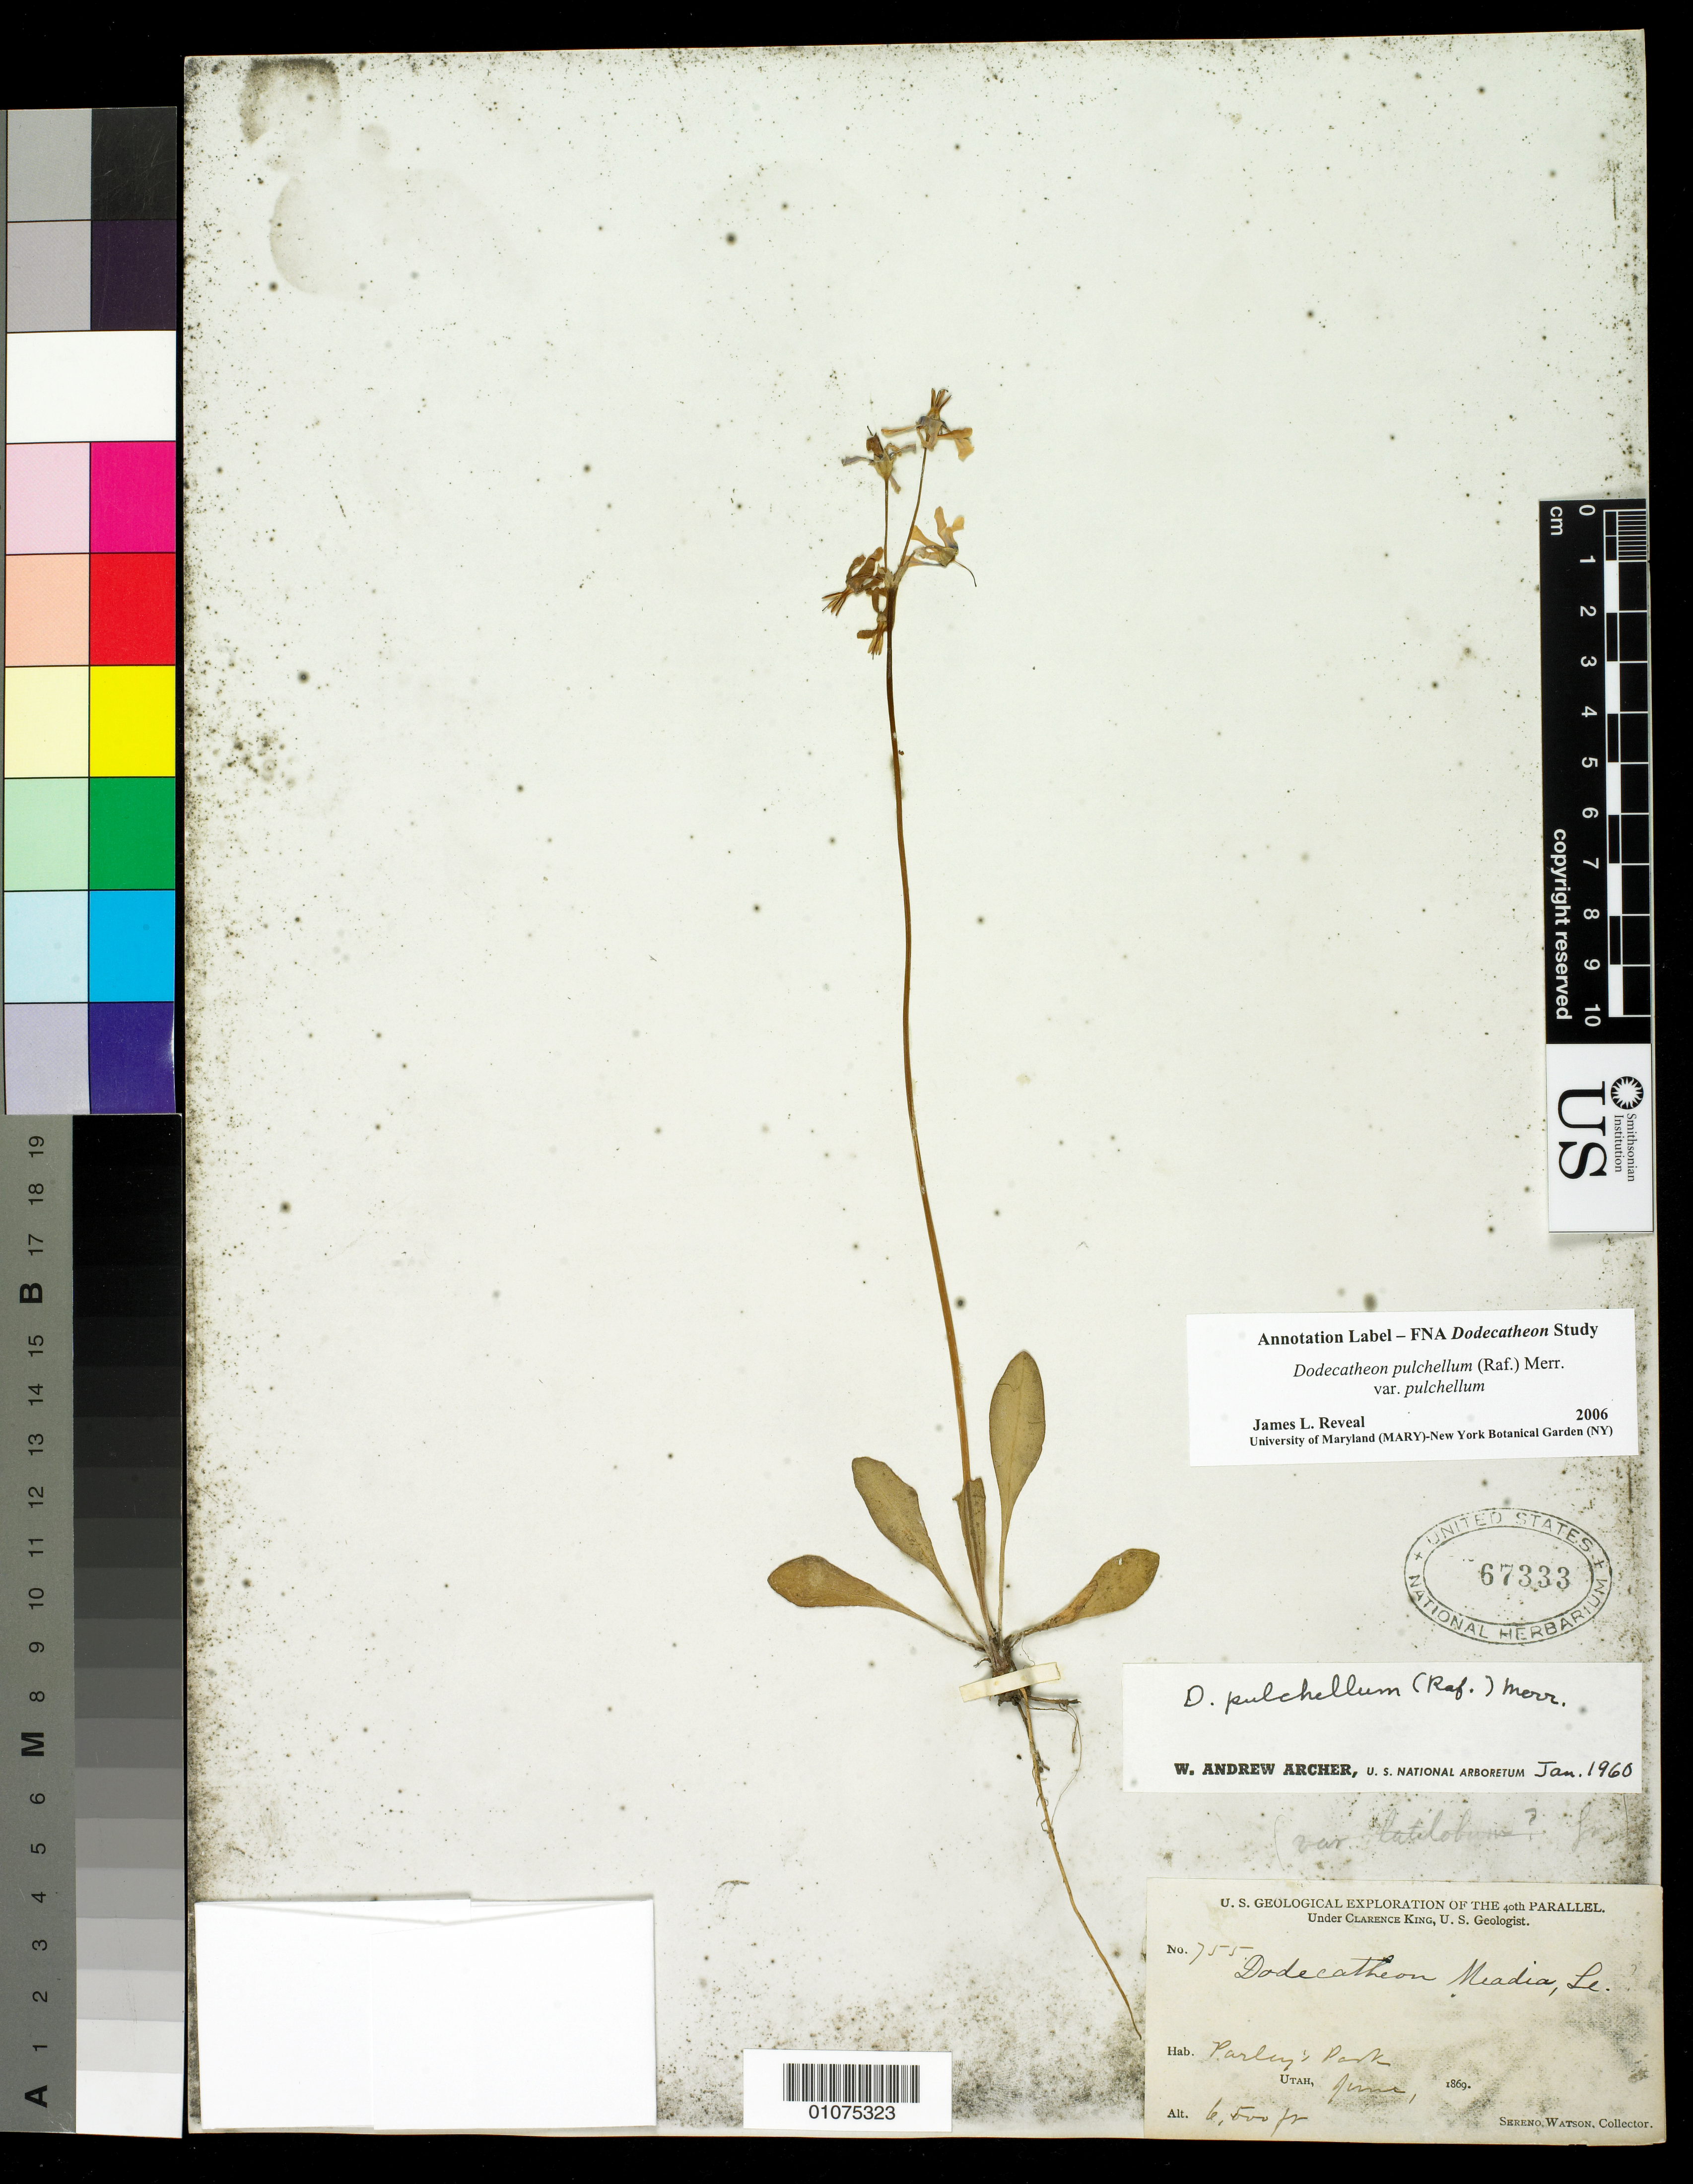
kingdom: Plantae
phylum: Tracheophyta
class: Magnoliopsida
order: Ericales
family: Primulaceae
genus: Dodecatheon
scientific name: Dodecatheon pulchellum var. pulchellum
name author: (Raf.) Merr.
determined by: Reveal, J. L.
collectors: S. Watson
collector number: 755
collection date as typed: Jun 1869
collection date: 1869-06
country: United States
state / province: Utah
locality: Parley's Park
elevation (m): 1981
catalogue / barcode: US 67333